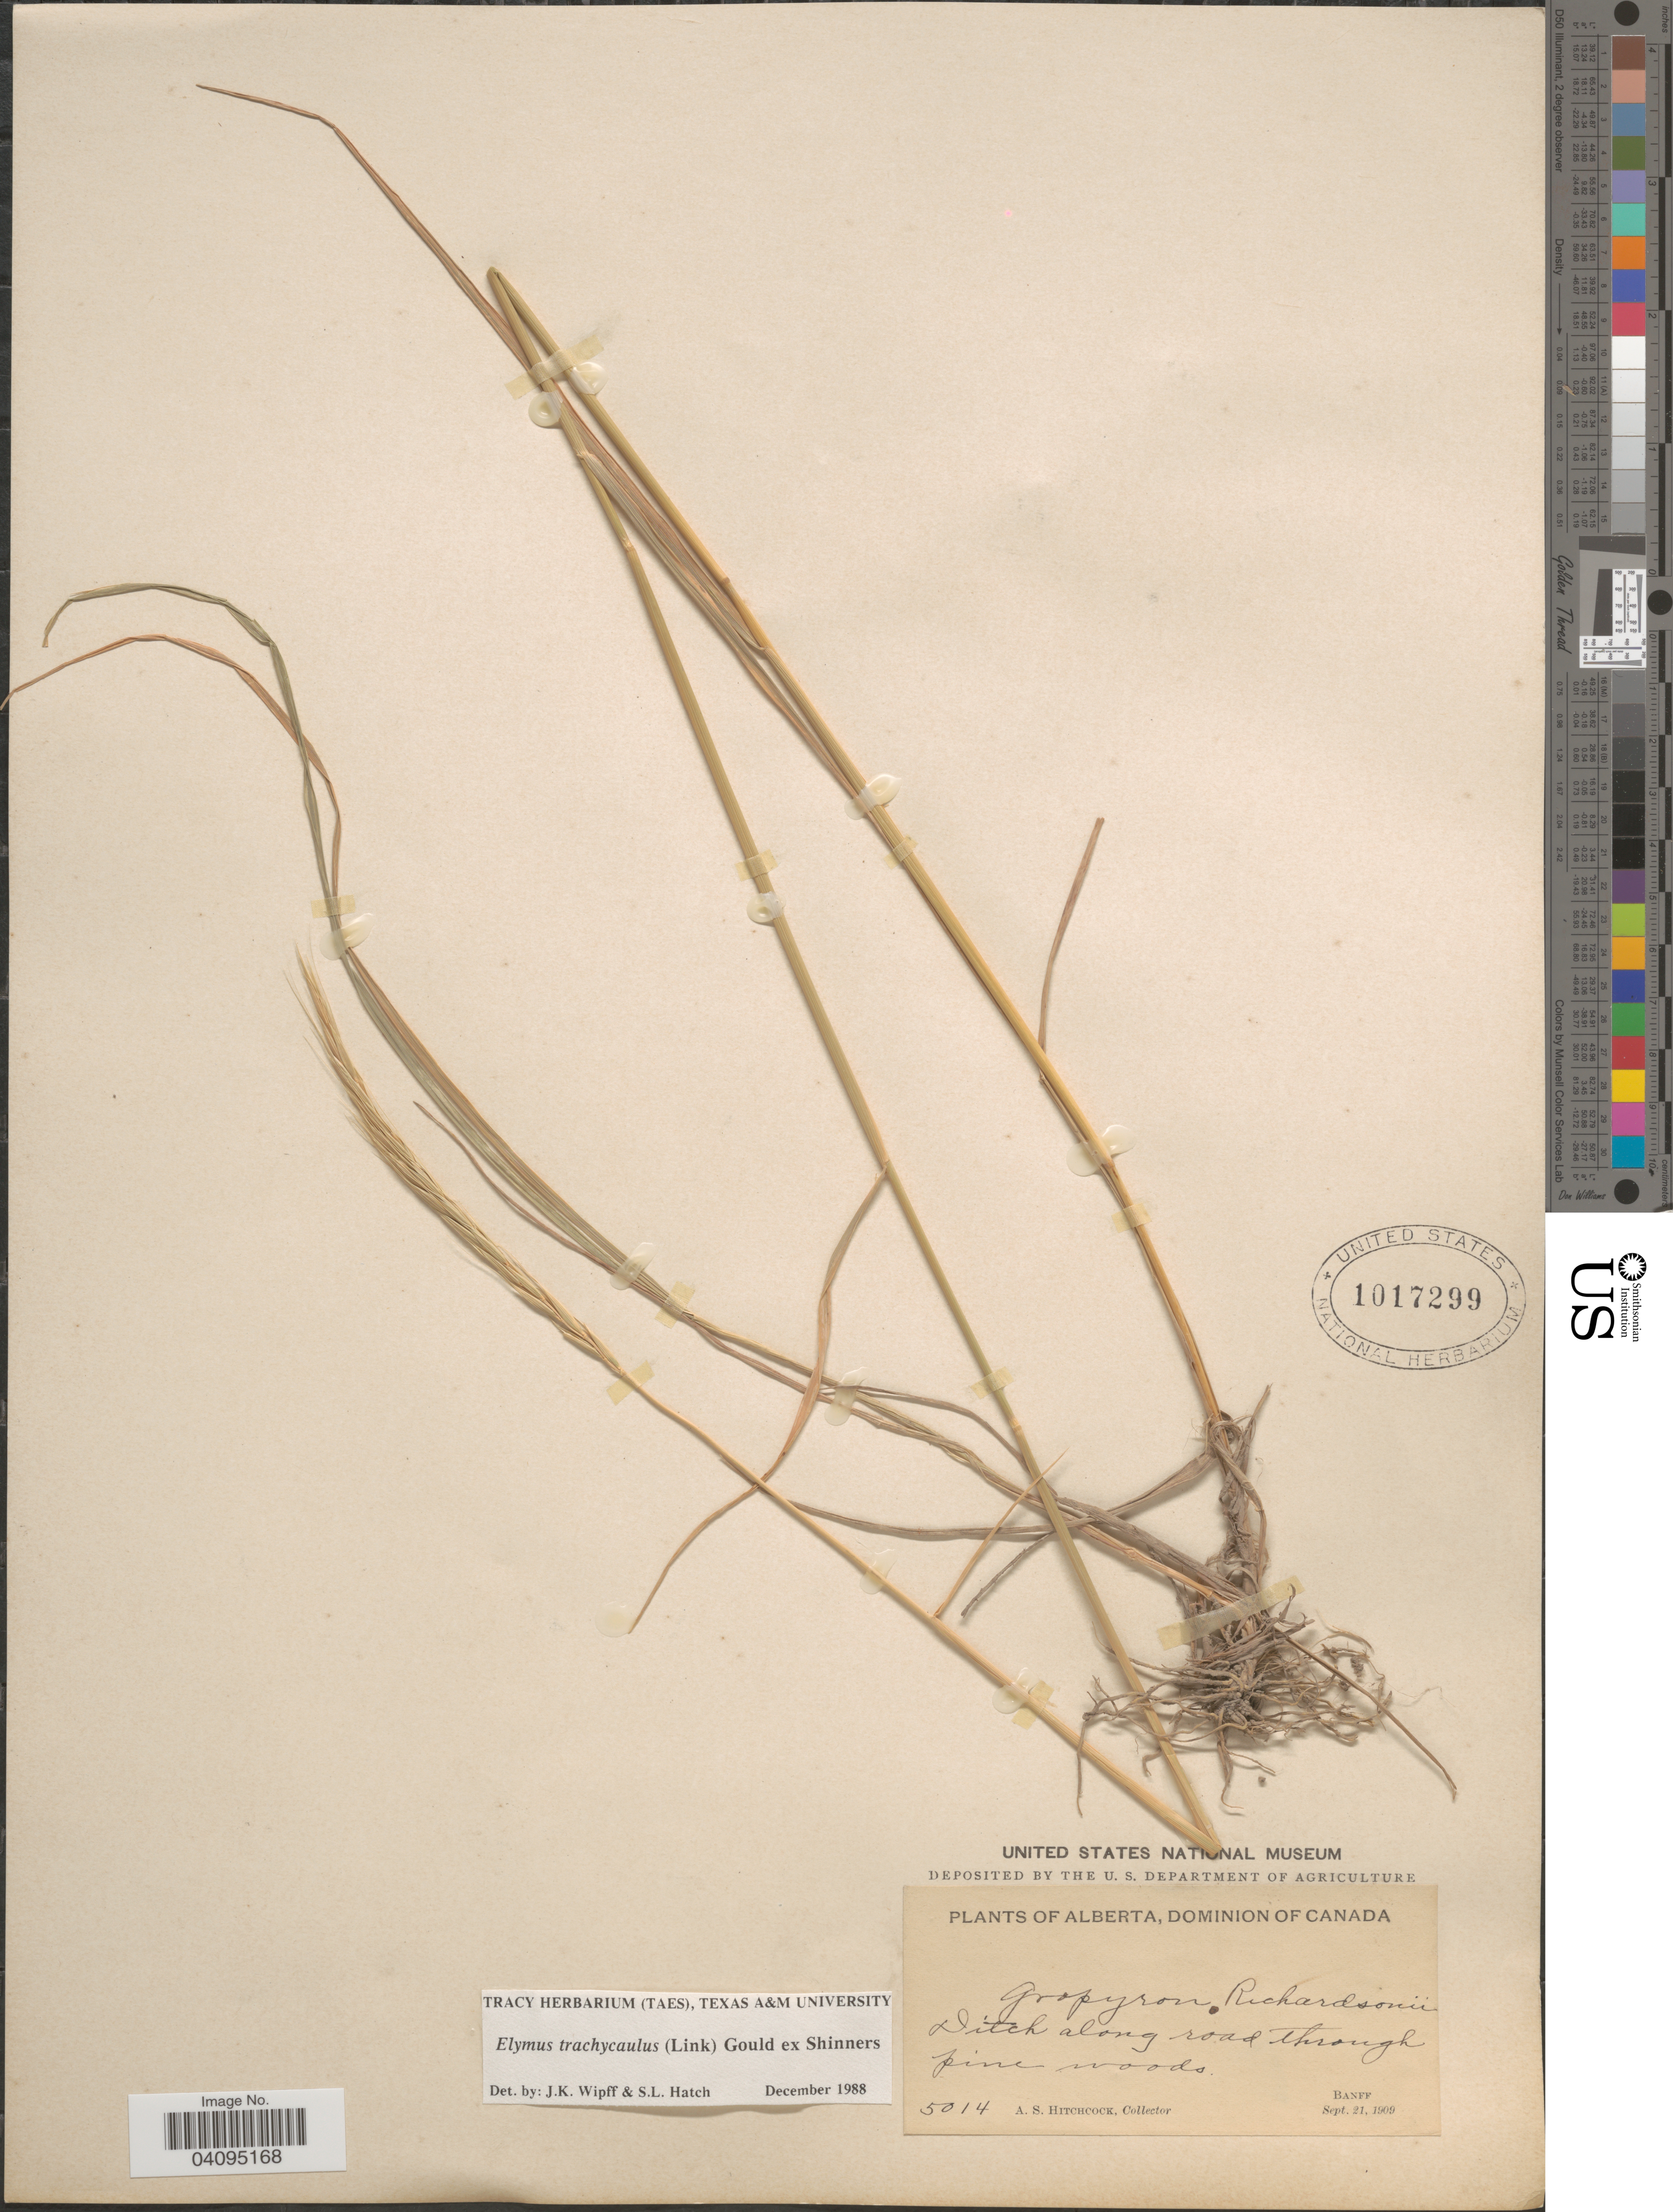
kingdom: Plantae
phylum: Tracheophyta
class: Liliopsida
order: Poales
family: Poaceae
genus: Elymus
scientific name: Elymus trachycaulus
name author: (Link) Gould ex Shinners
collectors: A. S. Hitchcock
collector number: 5014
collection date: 1909-09-21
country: Canada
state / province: Alberta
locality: Dominion of Canada. Ditch along road through pine woods. Banff.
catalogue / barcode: US 1017299